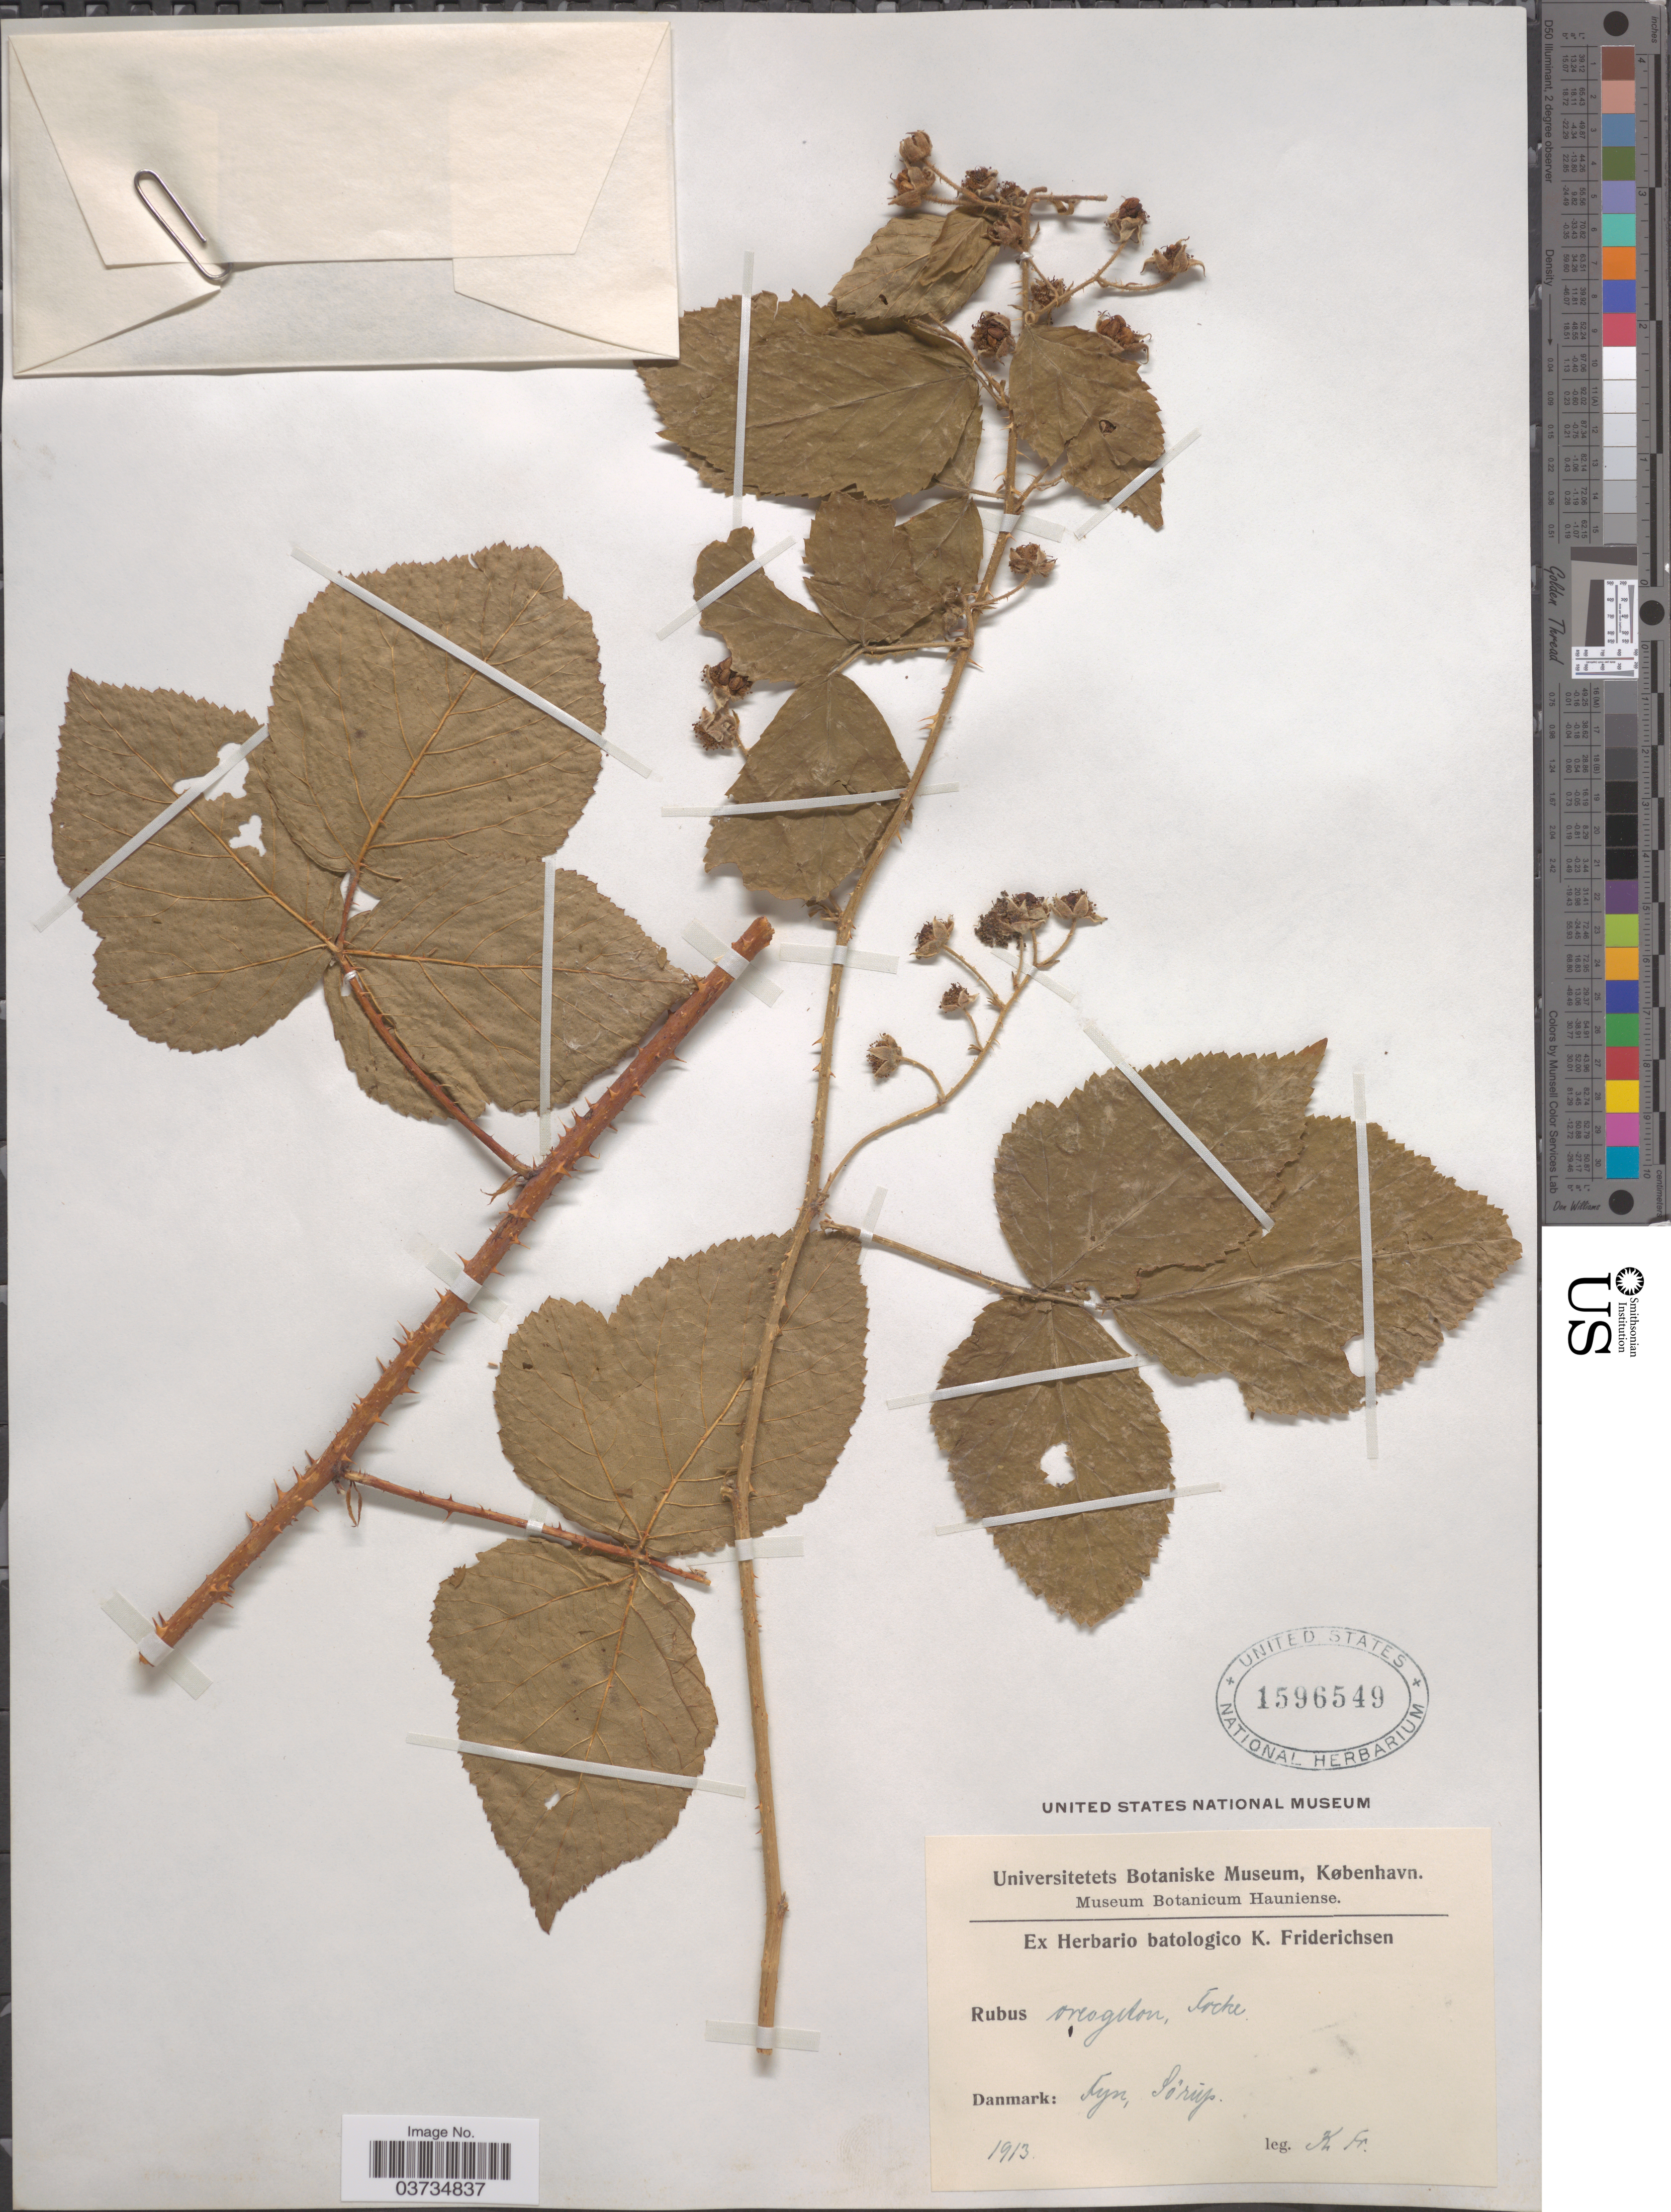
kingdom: Plantae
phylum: Tracheophyta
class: Magnoliopsida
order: Rosales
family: Rosaceae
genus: Rubus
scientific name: Rubus oreogeton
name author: Focke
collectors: K. Friderichsen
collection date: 1913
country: Denmark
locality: Danmark: Fyn, Sörup.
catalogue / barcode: US 1596549